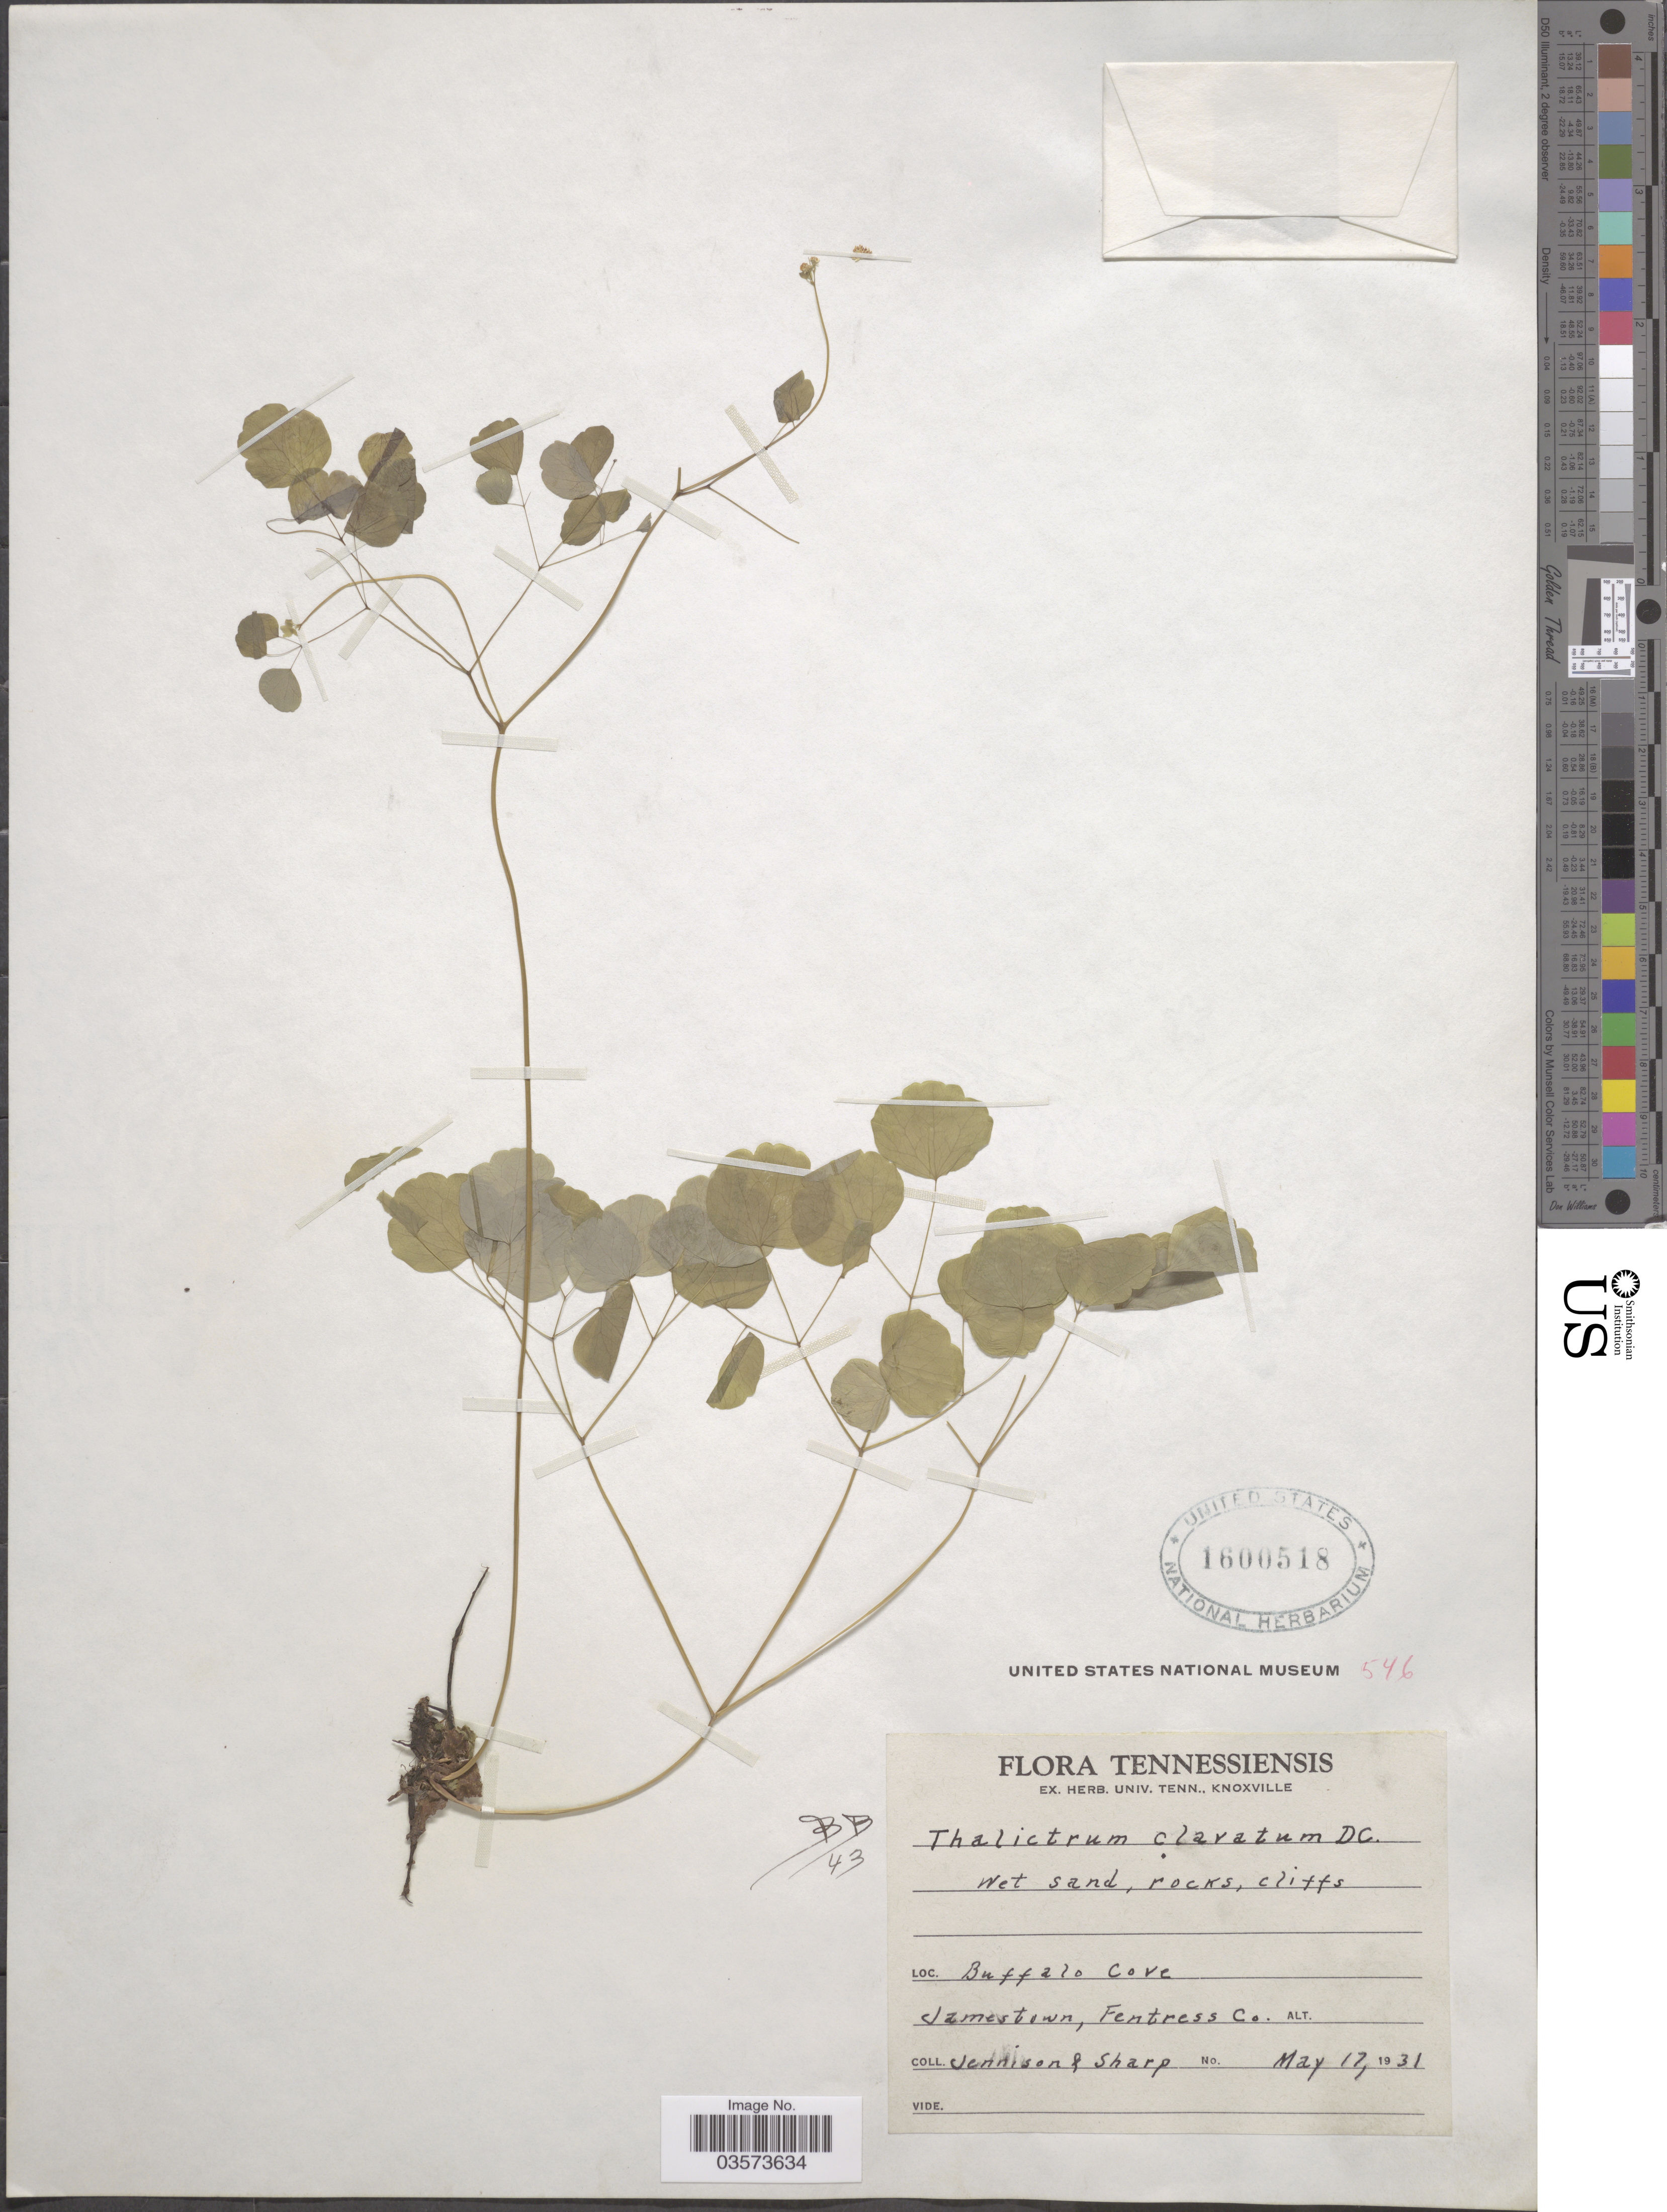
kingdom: Plantae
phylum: Tracheophyta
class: Magnoliopsida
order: Ranunculales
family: Ranunculaceae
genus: Thalictrum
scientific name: Thalictrum clavatum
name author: DC.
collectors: Jennison & Sharp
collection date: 1931-05-17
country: United States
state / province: Tennessee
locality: Buffalo Cove. Jamestown, Fentress Co.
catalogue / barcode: US 1600518